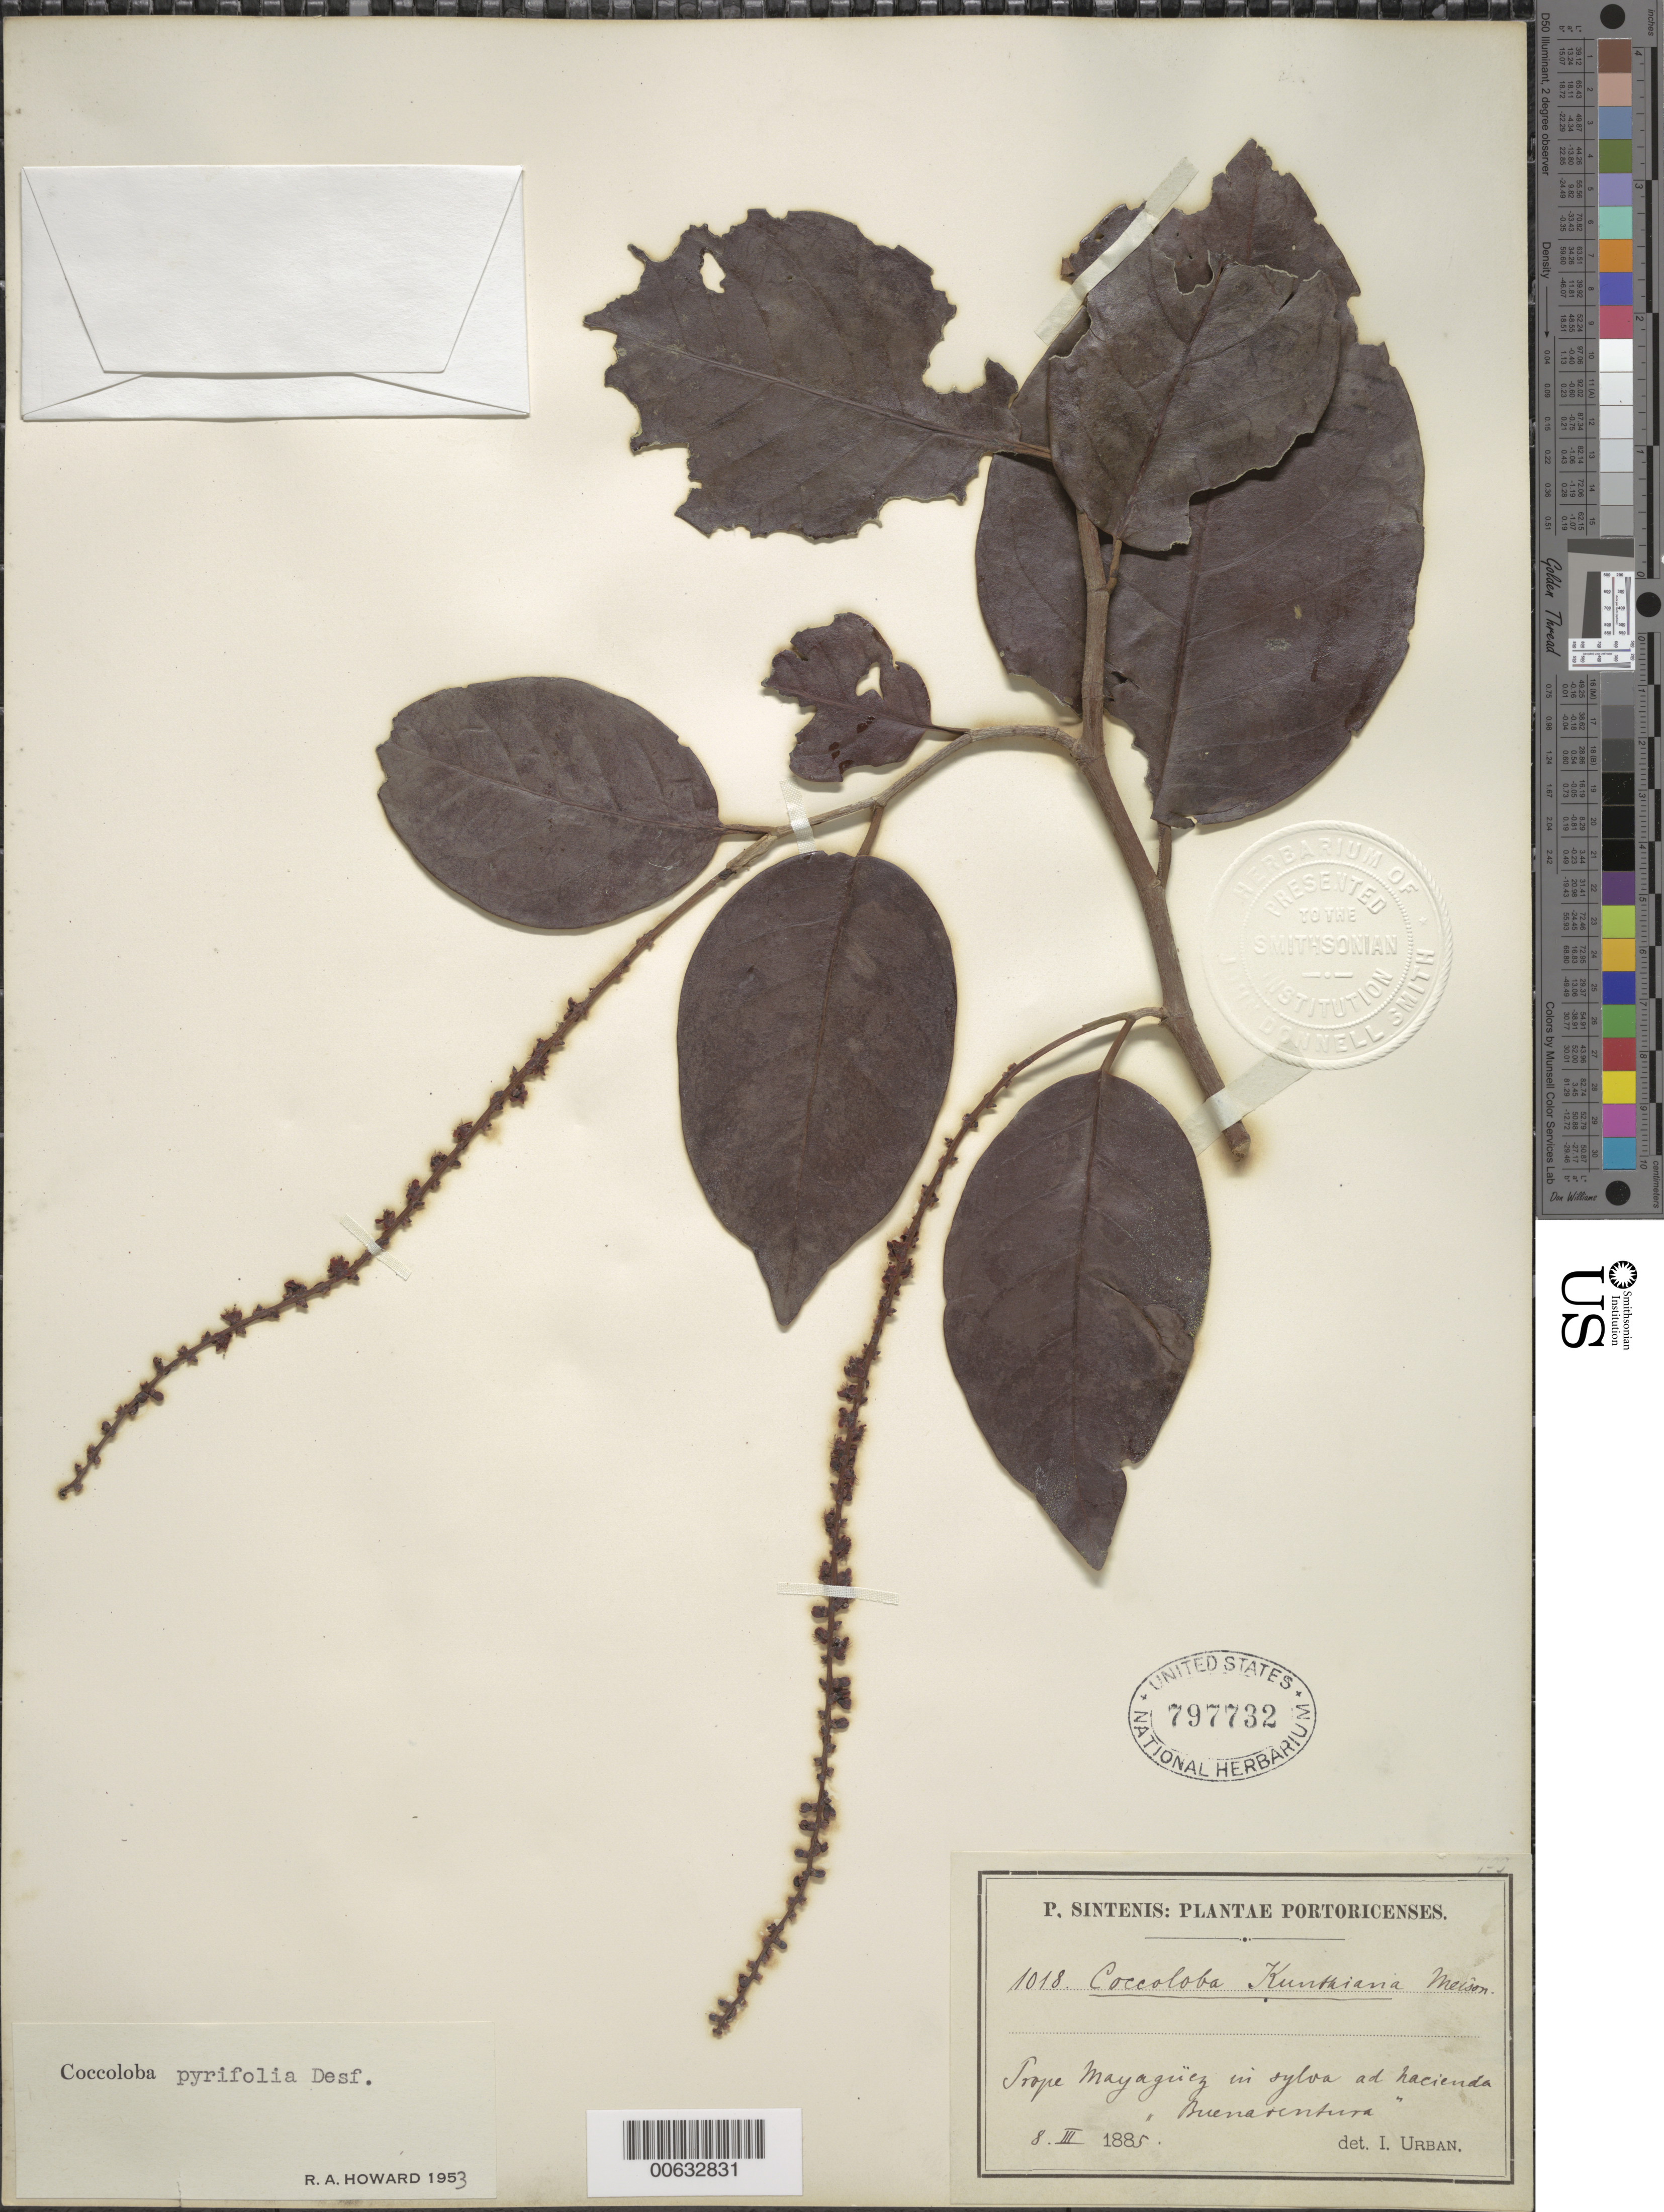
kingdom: Plantae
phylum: Tracheophyta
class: Magnoliopsida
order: Caryophyllales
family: Polygonaceae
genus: Coccoloba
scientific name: Coccoloba pyrifolia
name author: Desf.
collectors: P. Sintenis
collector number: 1018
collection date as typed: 08 Mar 1885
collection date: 1885-03-08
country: Puerto Rico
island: Greater Antilles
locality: Prope Mayagüez, in sylva ad hacienda "Buenaventura".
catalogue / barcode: US 797732